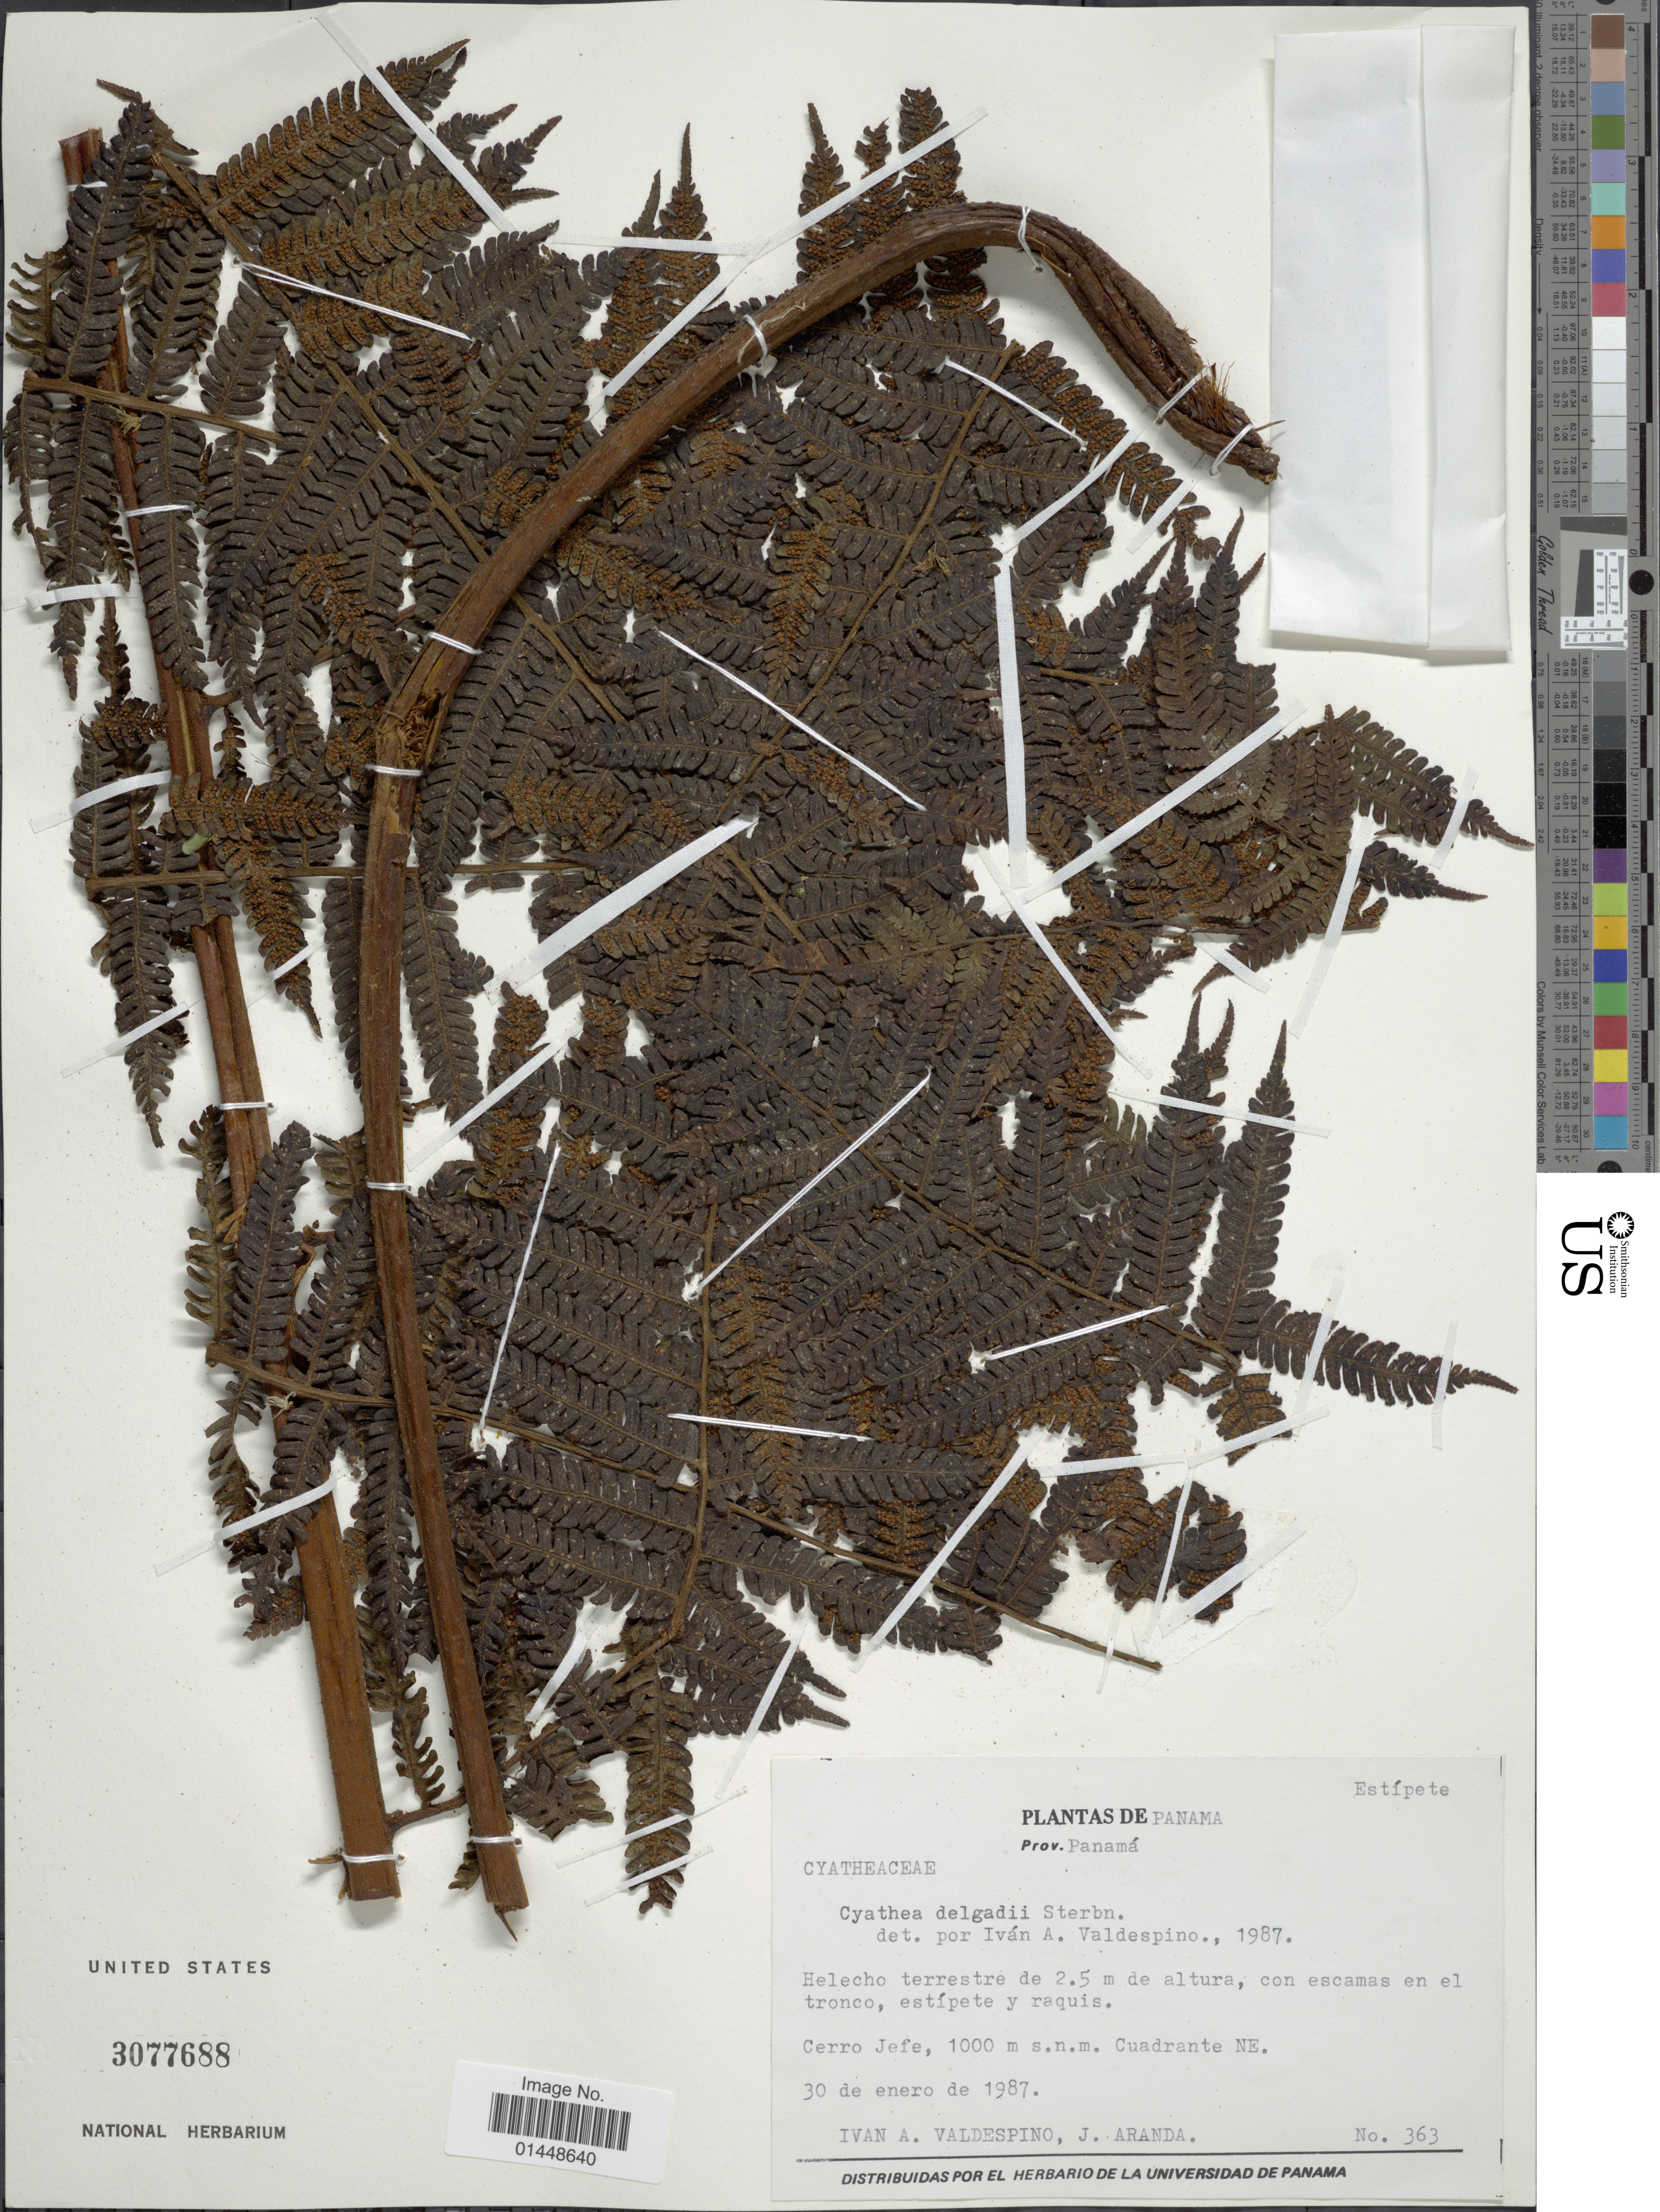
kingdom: Plantae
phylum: Tracheophyta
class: Polypodiopsida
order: Cyatheales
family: Cyatheaceae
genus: Cyathea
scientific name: Cyathea delgadii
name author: Pohl ex Sternb.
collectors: I. A. Valdespino & J. Aranda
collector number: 363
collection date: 1987-01-30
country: Panama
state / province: Panamá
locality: Prov. Panamá. Cerro Jefe, Cuadrante NE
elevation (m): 1000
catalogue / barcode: US 3077688